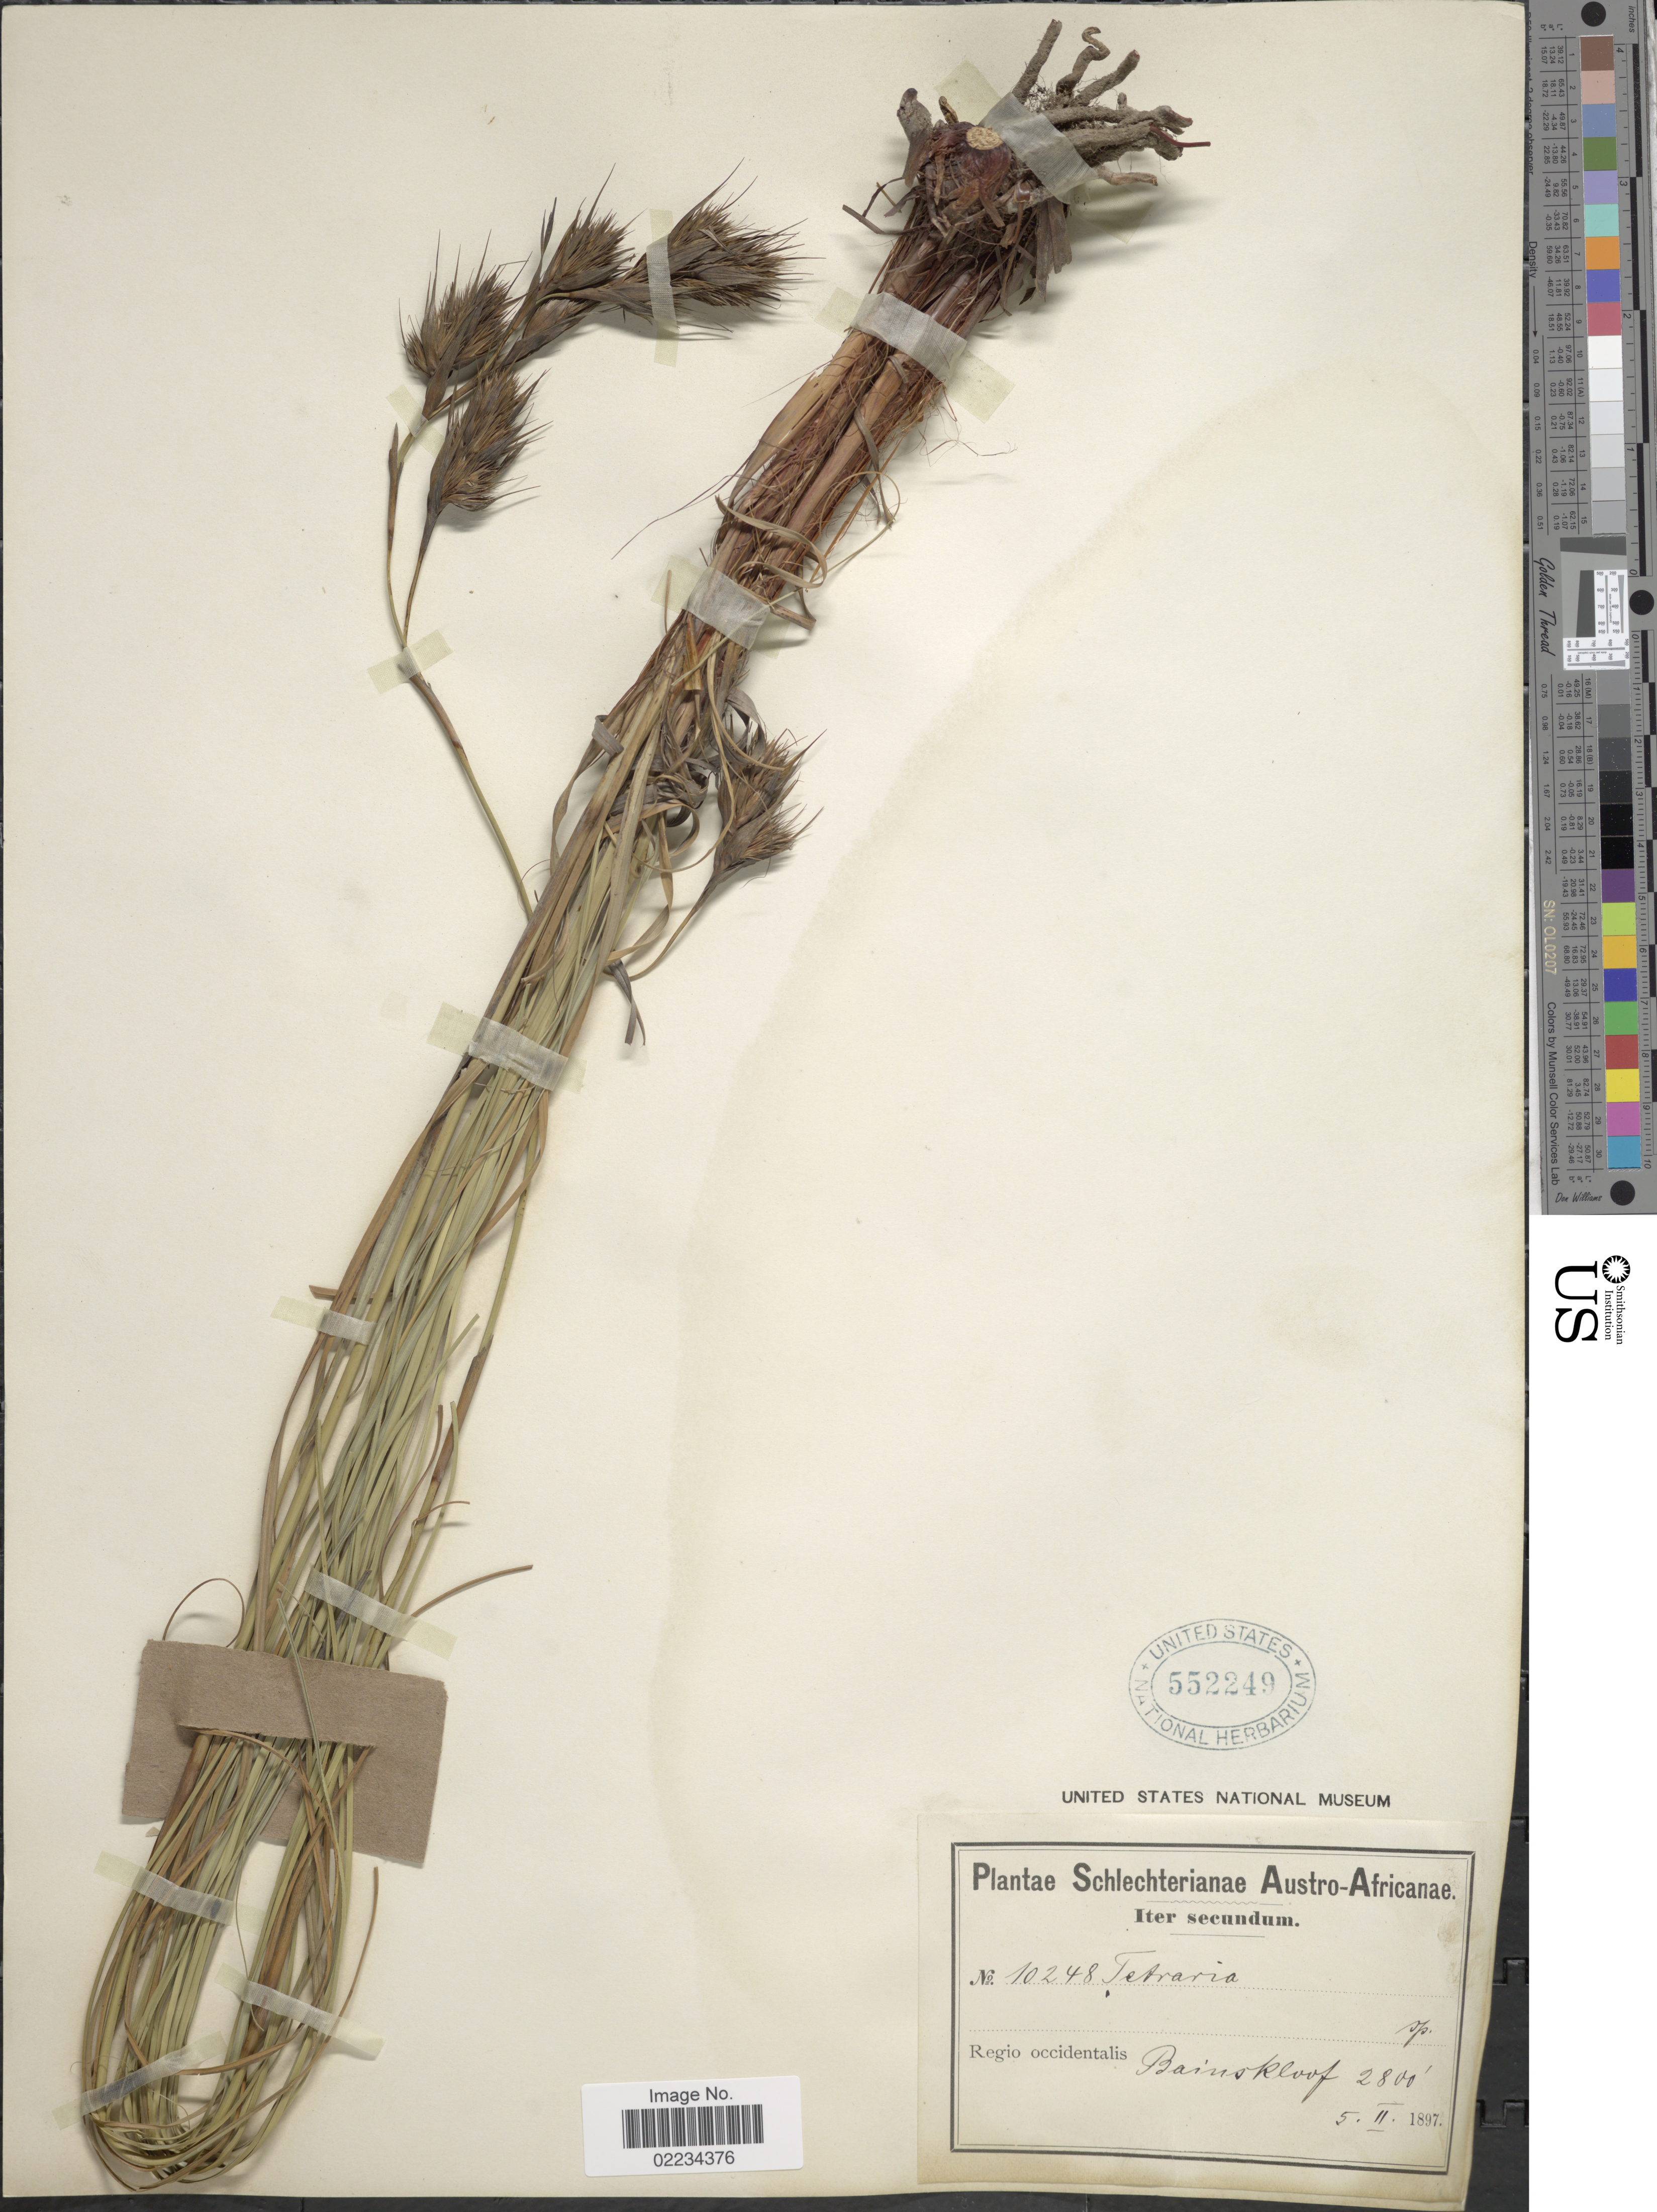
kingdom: Plantae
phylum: Tracheophyta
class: Liliopsida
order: Poales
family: Cyperaceae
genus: Tetraria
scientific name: Tetraria sp.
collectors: Schlechter, --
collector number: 10248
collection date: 1897-02-05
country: South Africa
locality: Austro-Africanae, Iter secundum, Regio occidentalis Bainskloof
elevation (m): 853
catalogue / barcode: US 552249